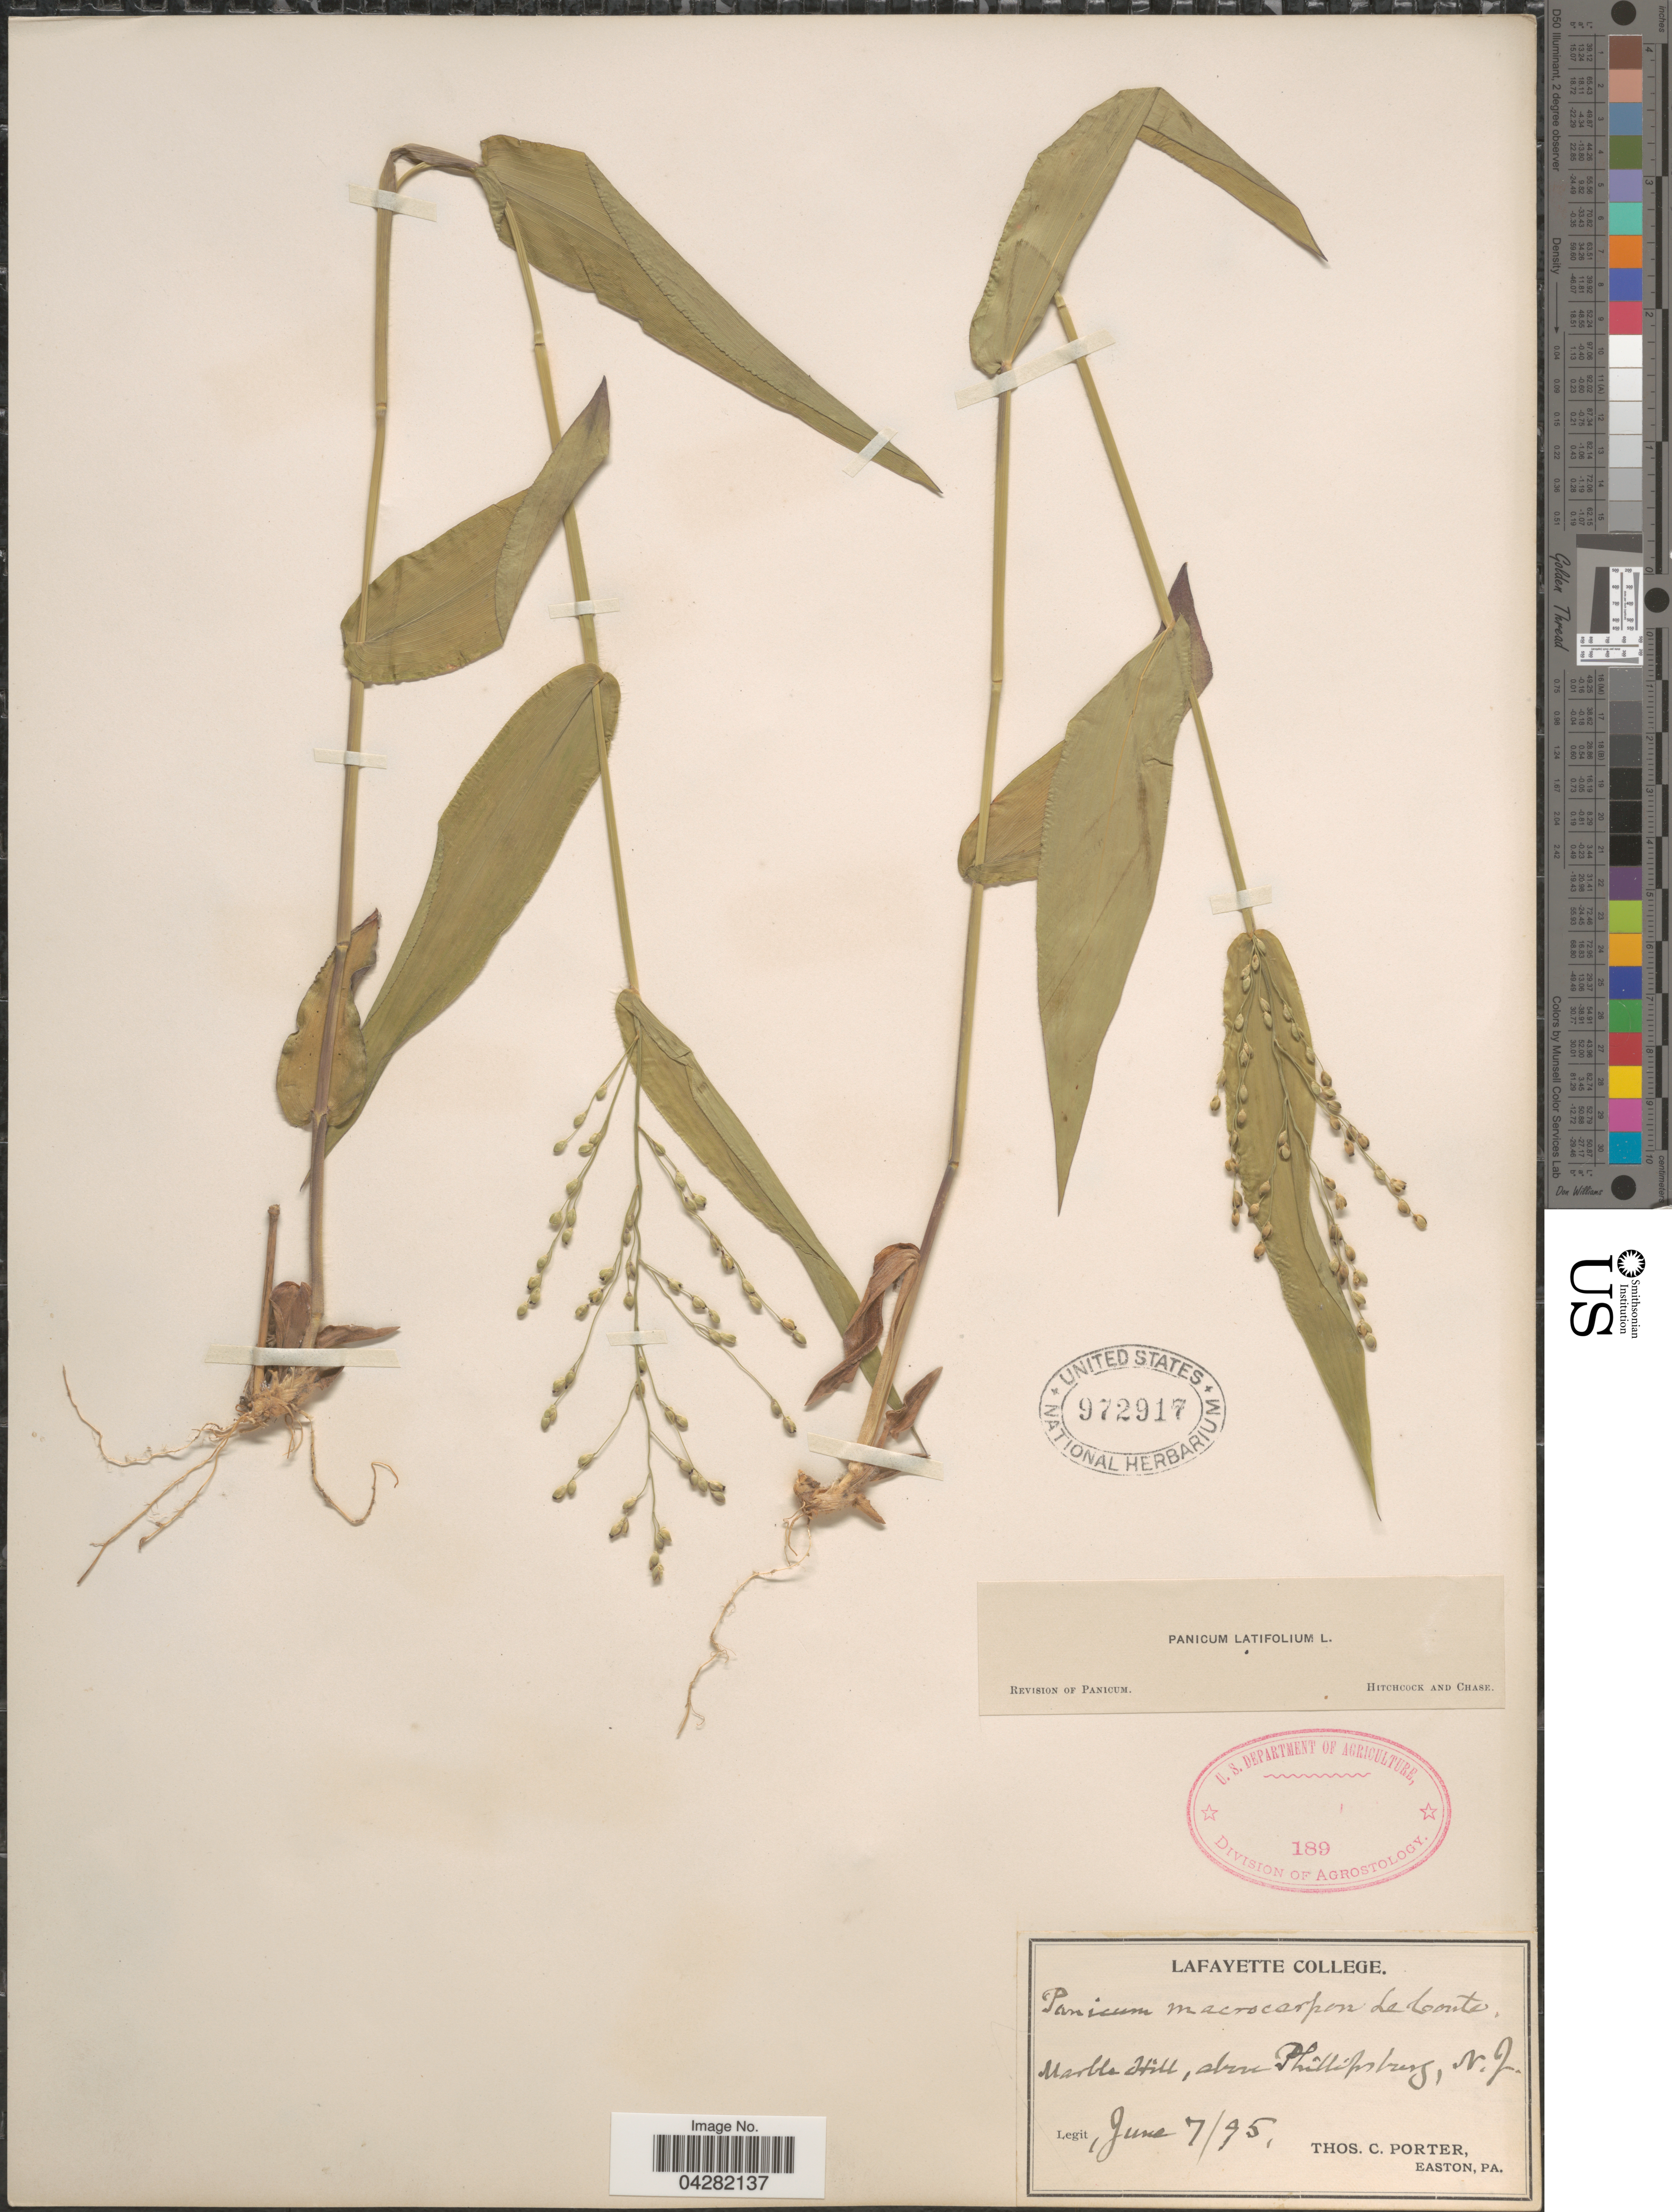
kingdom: Plantae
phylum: Tracheophyta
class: Liliopsida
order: Poales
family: Poaceae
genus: Dichanthelium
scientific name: Dichanthelium latifolium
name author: (L.) Harvill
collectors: T. Porter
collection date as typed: Transcribed d/m/y: 7/6/95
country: United States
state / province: New Jersey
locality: Marble Hill, above Phillipsburg.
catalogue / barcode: US 972917